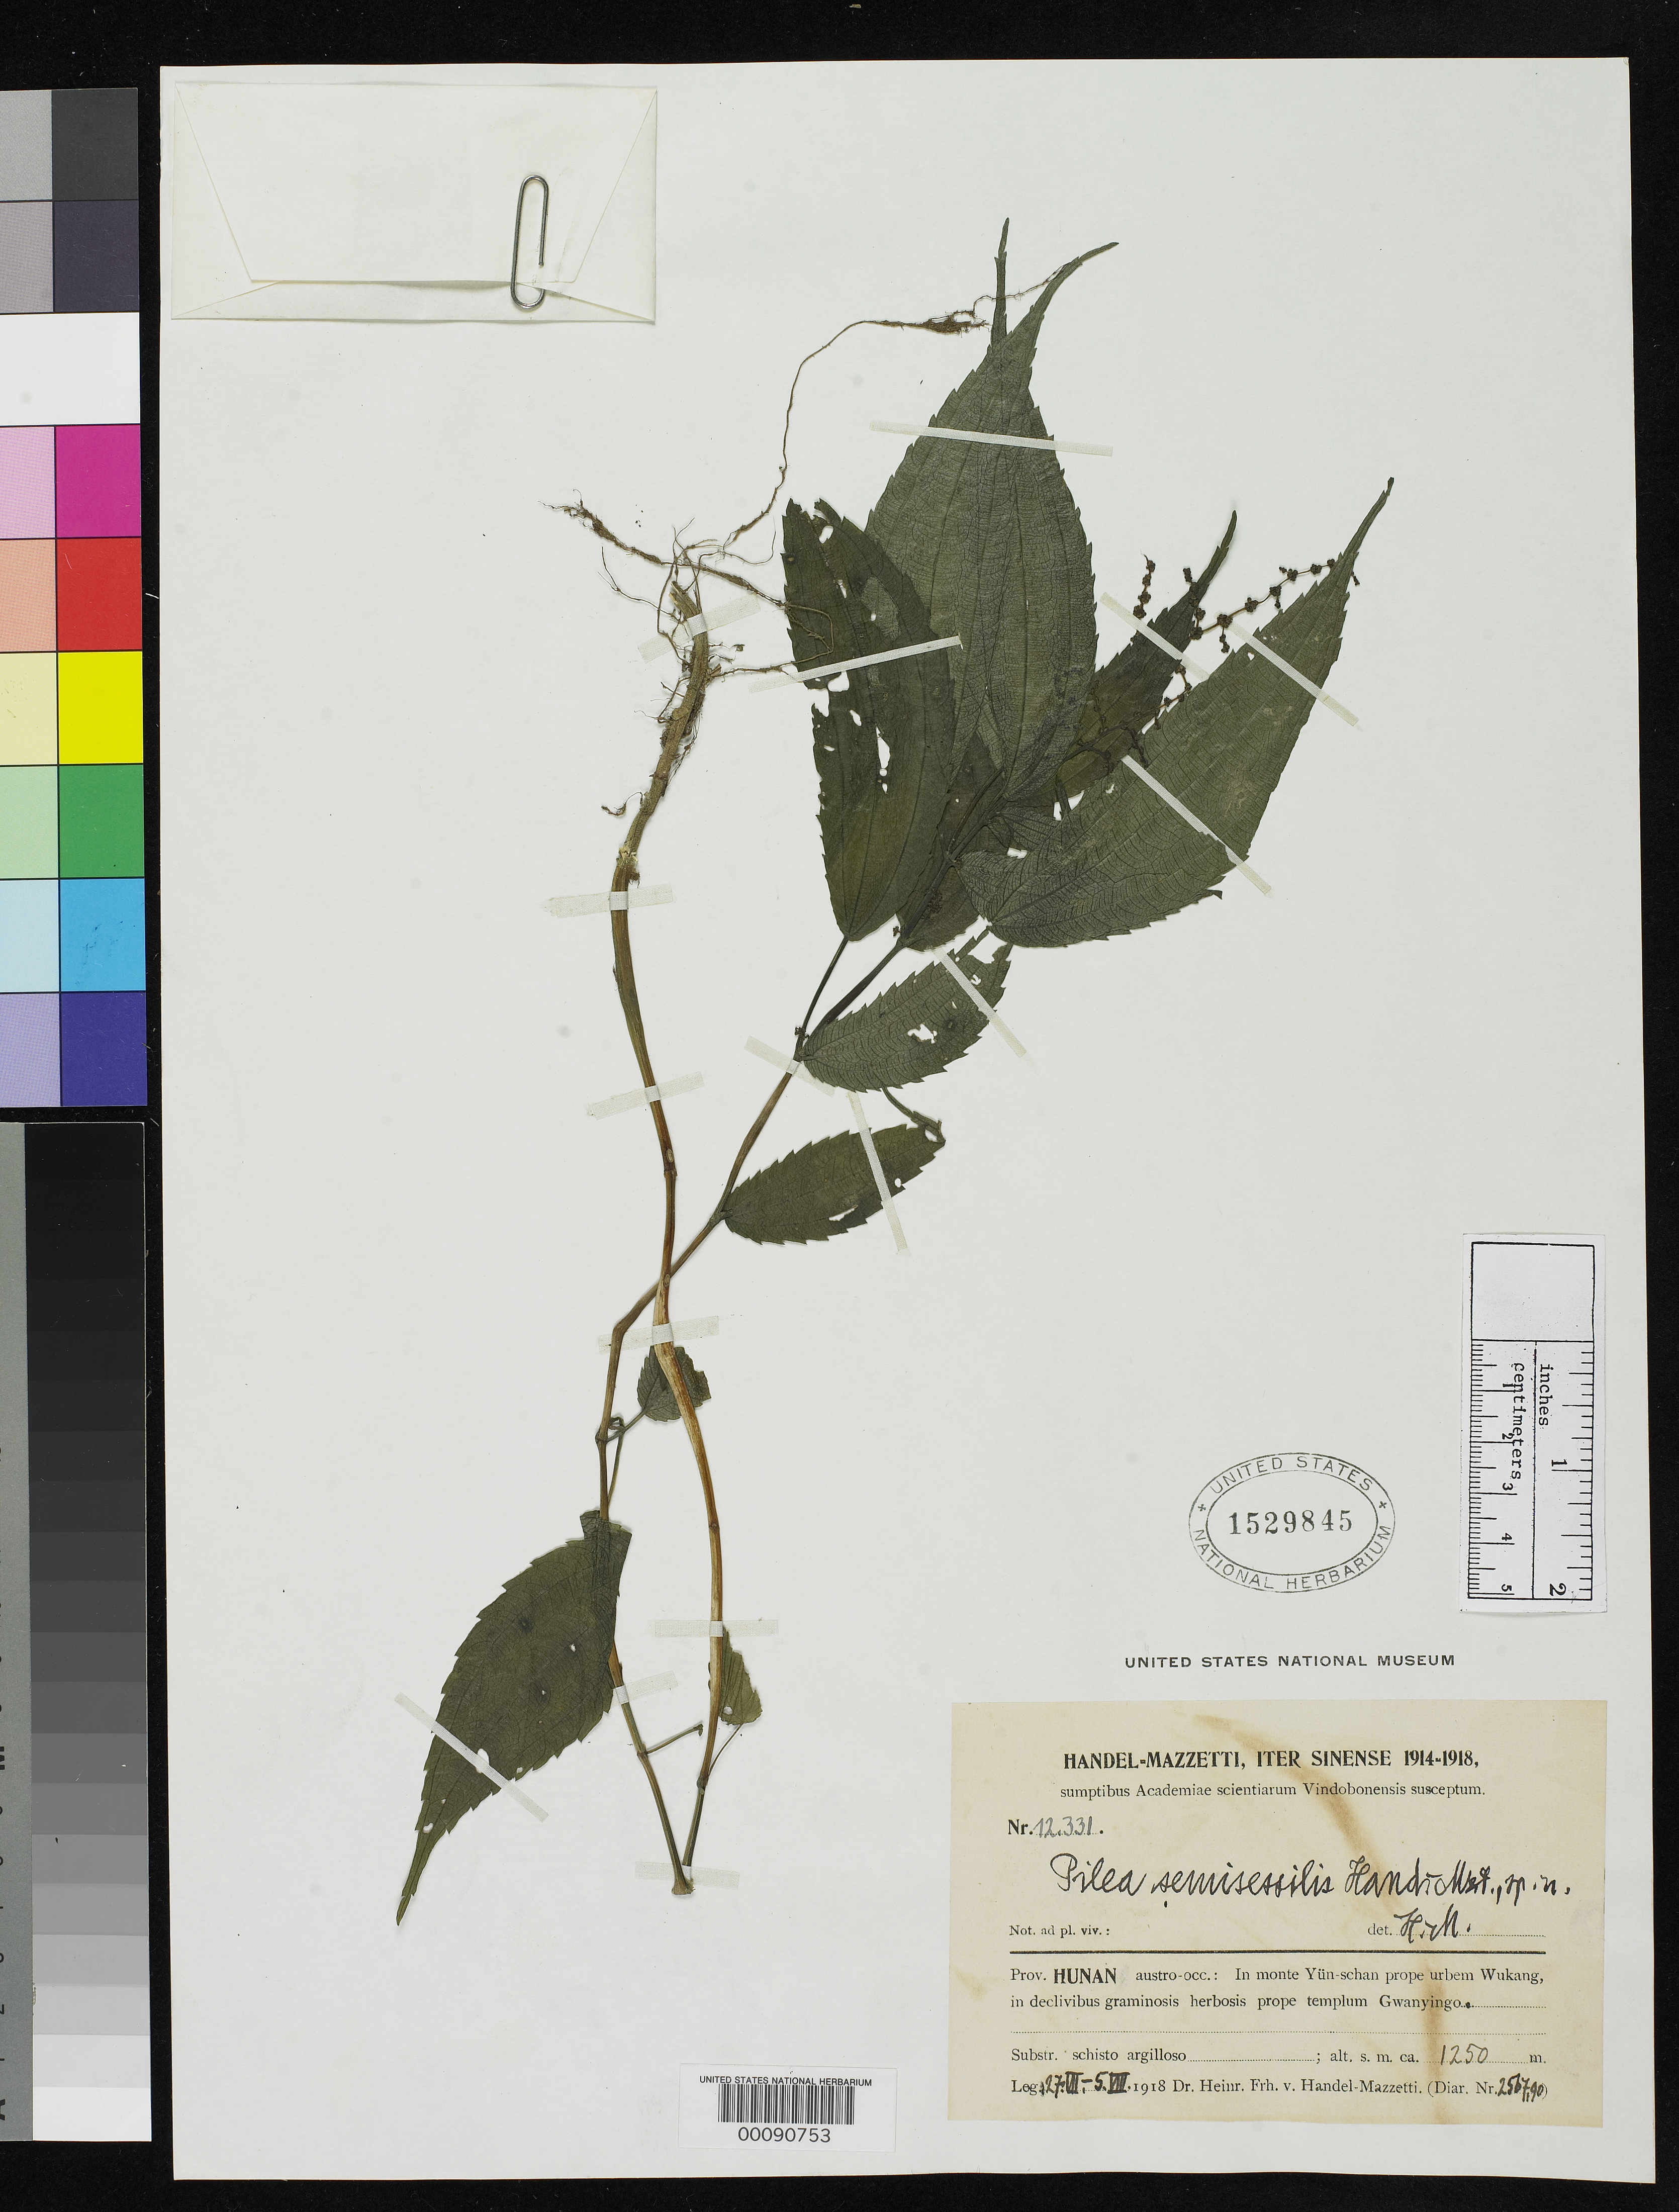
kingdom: Plantae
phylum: Tracheophyta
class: Magnoliopsida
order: Rosales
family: Urticaceae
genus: Pilea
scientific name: Pilea semisessilis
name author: Hand.-Mazz.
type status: Isosyntype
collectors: H. Handel-Mazzetti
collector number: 12331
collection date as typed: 27 Aug 1918 to 05 Aug 1918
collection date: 1918-08-05/1918-08-27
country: China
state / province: Henan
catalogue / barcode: US 1529845